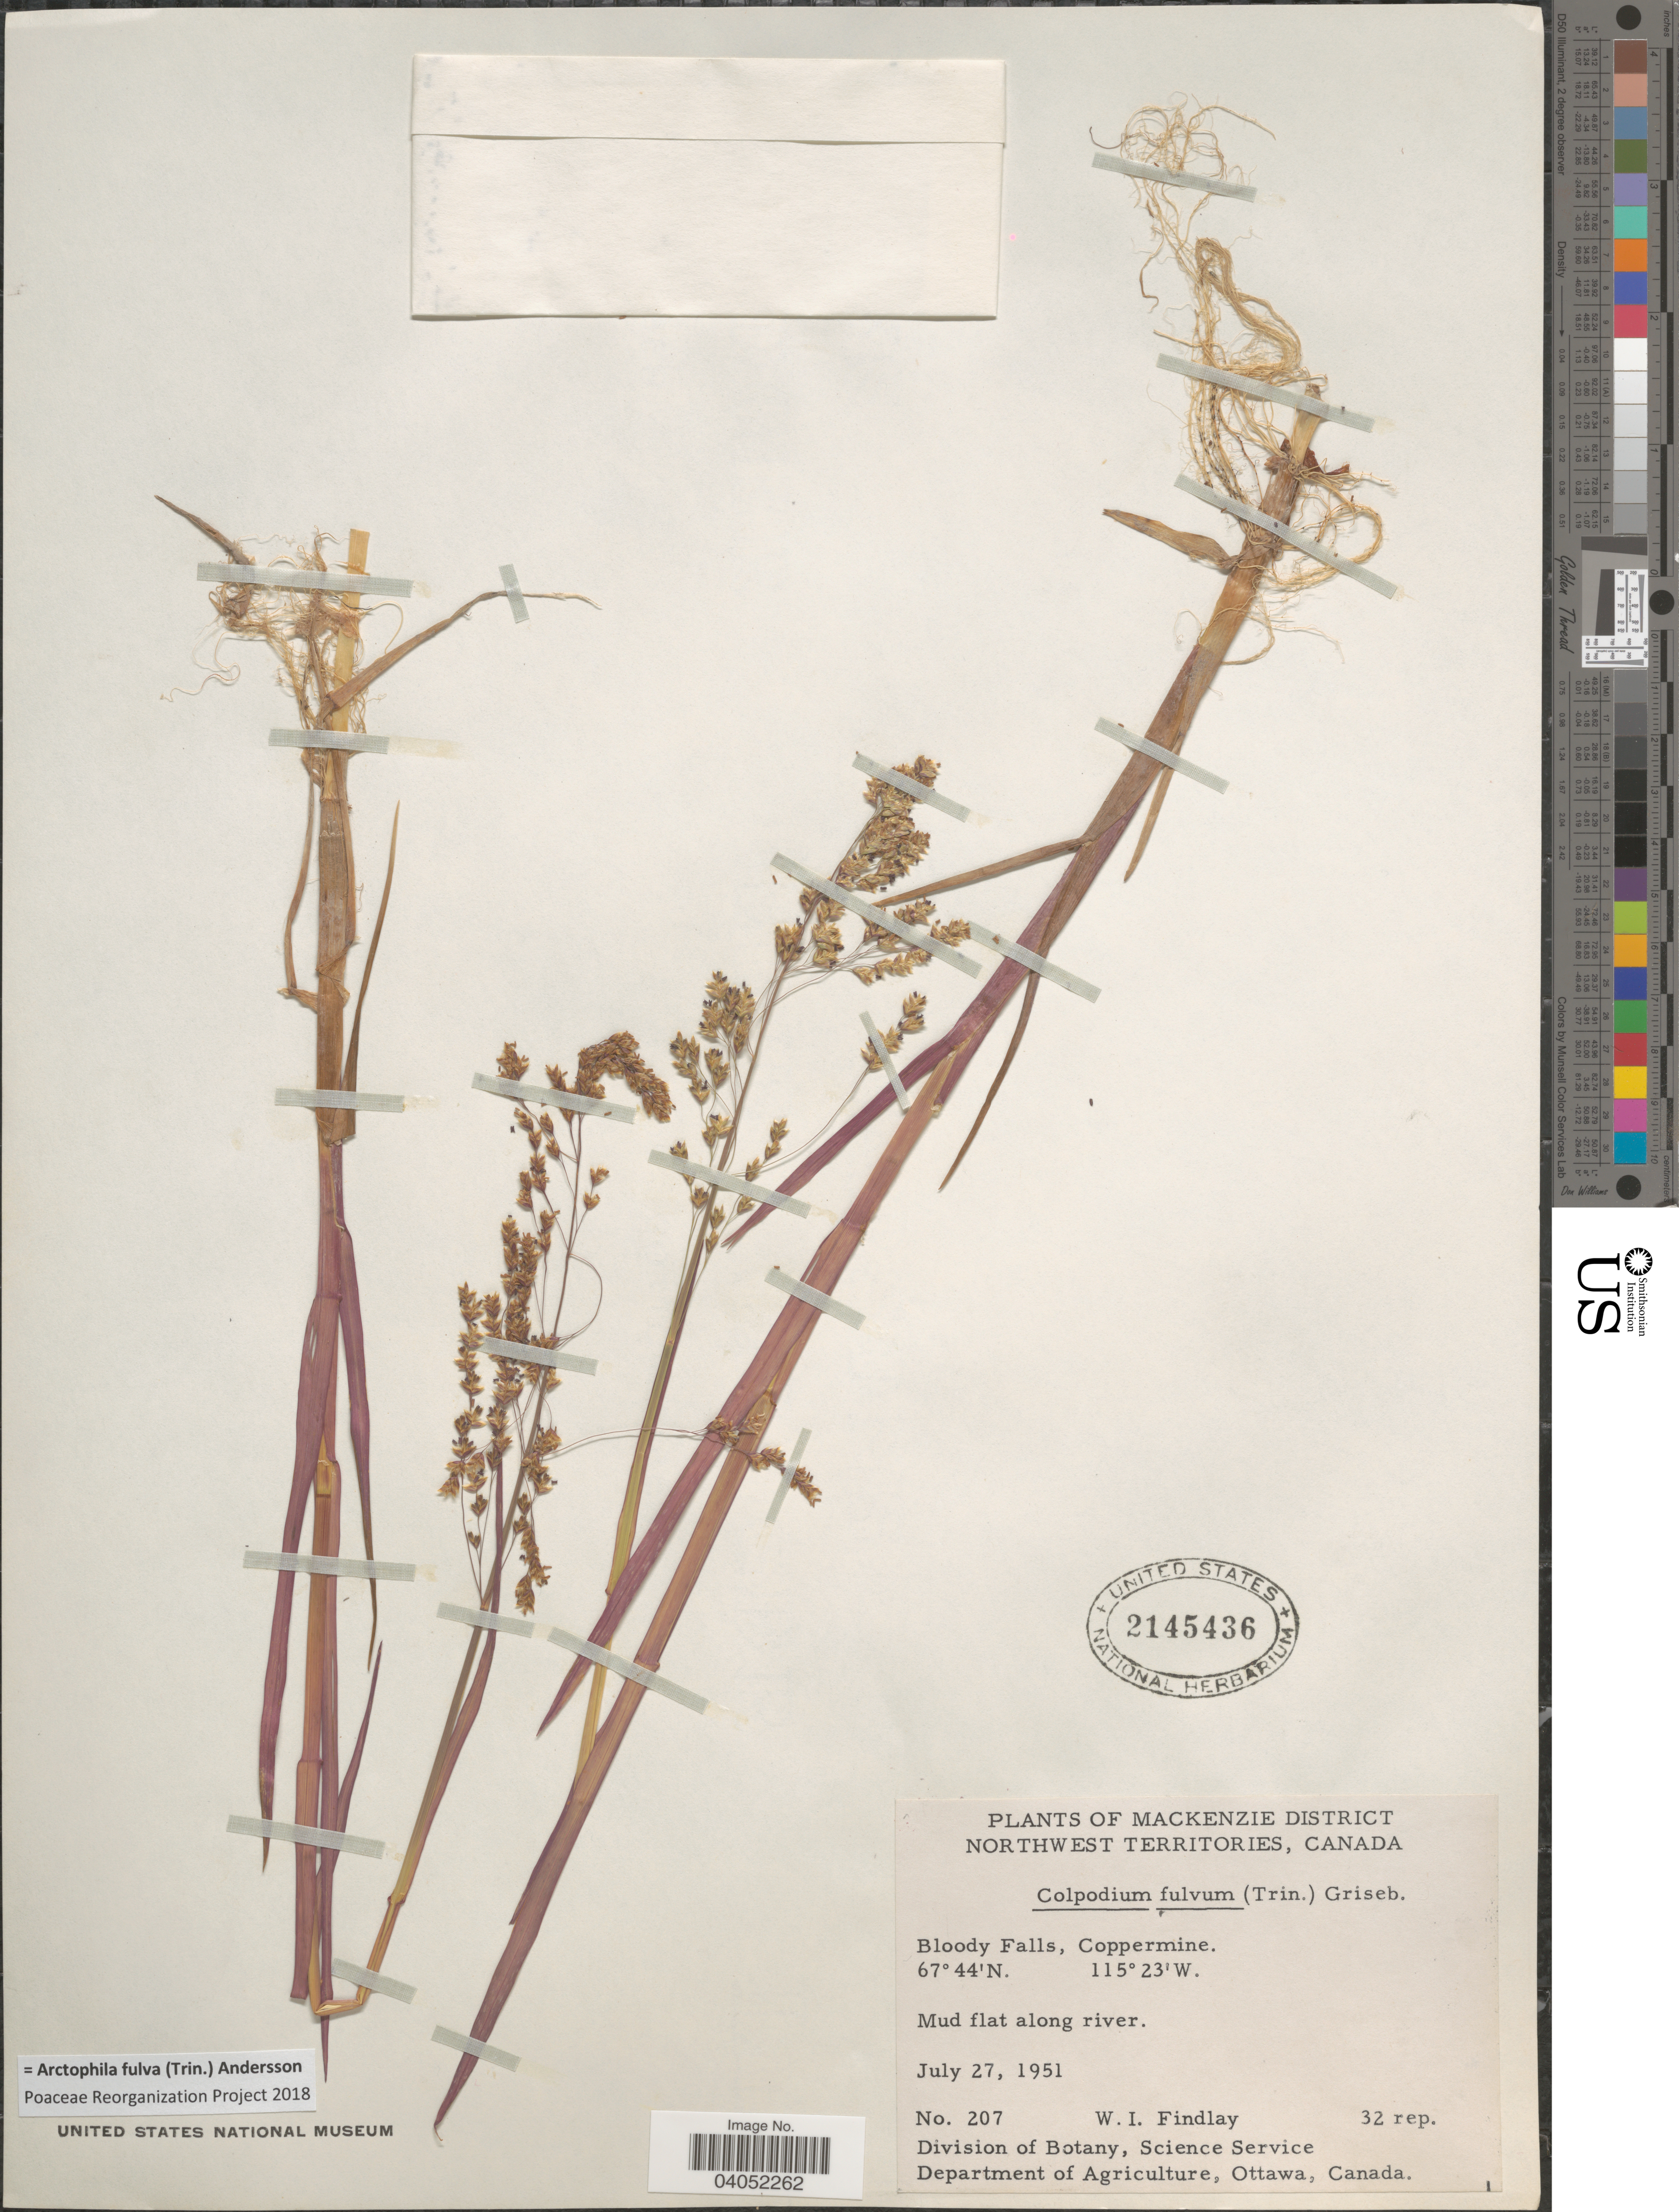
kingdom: Plantae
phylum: Tracheophyta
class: Liliopsida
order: Poales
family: Poaceae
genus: Arctophila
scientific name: Arctophila fulva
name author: (Trin.) Andersson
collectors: W. Findlay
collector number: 207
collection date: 1951-07-27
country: Canada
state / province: Northwest Territories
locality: Mackenzie District. Bloody Falls, Coppermine. Mud flat along river.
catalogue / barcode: US 2145436